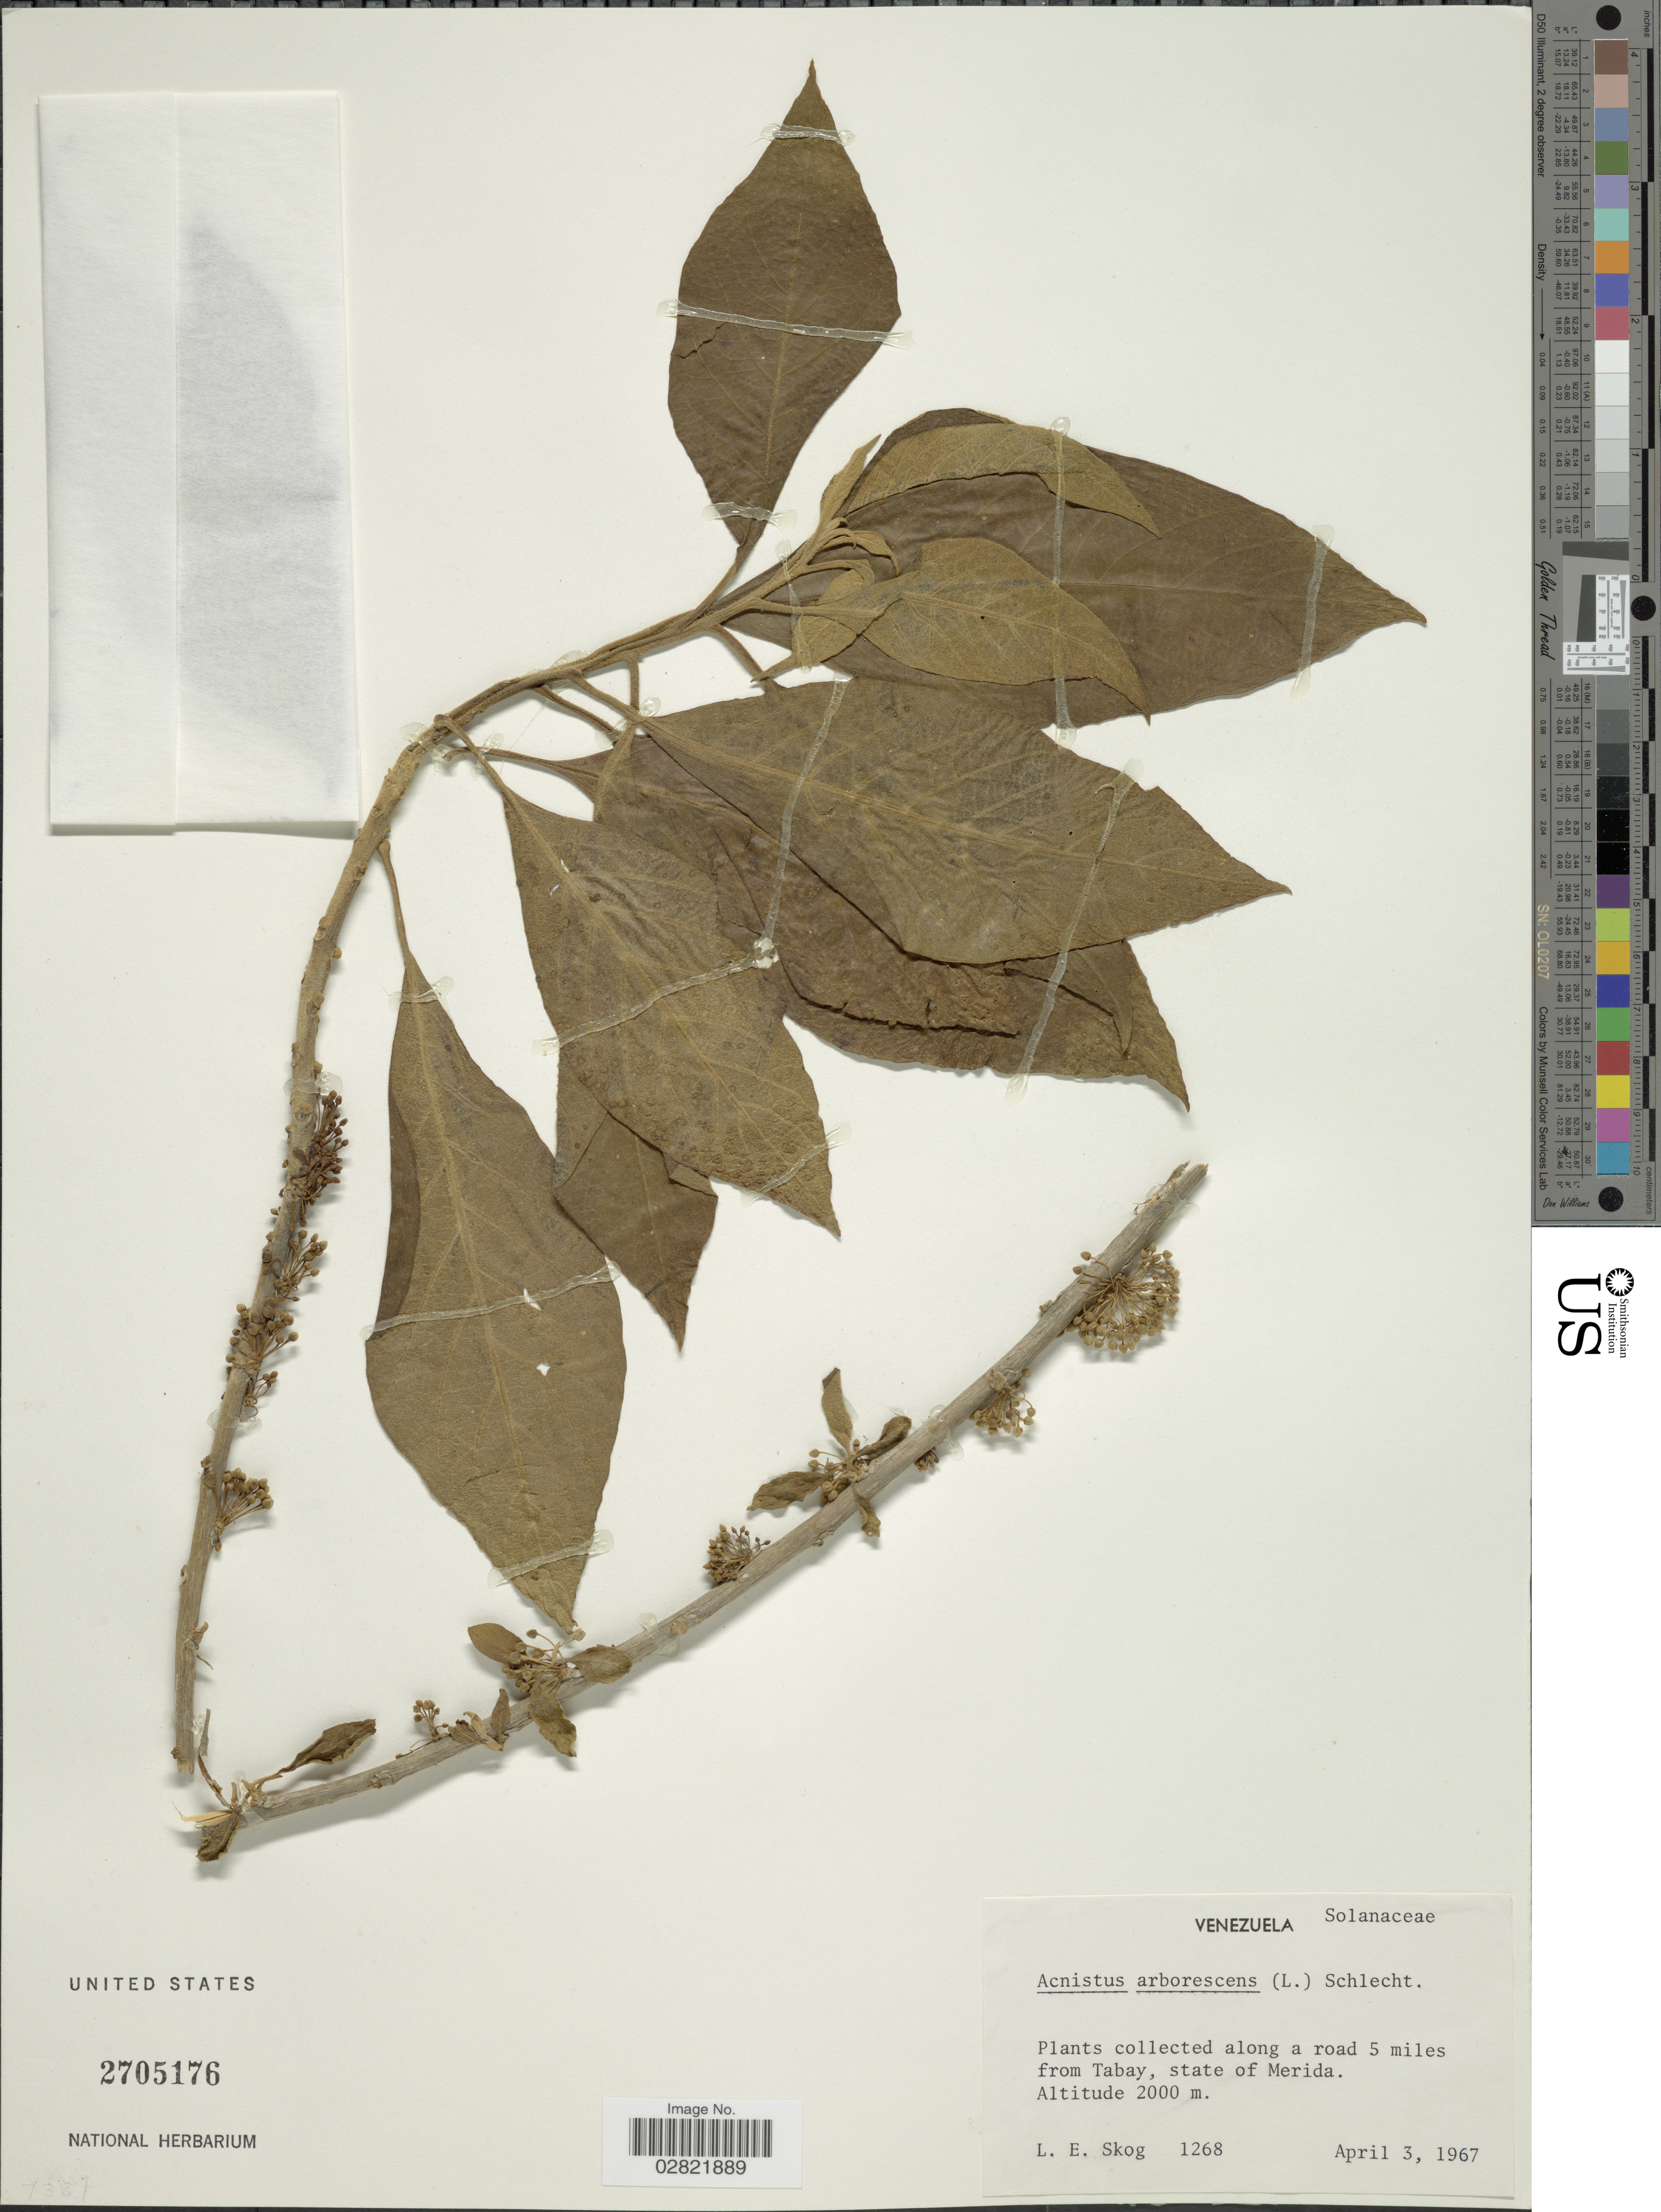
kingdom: Plantae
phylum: Tracheophyta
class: Magnoliopsida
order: Solanales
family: Solanaceae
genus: Acnistus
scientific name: Acnistus arborescens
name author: (L.) Schltdl.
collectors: L. E. Skog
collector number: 1268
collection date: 1967-04-03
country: Venezuela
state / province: Mérida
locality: Along a road 5 miles from Tabay, state of Merida.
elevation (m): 2000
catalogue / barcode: US 2705176